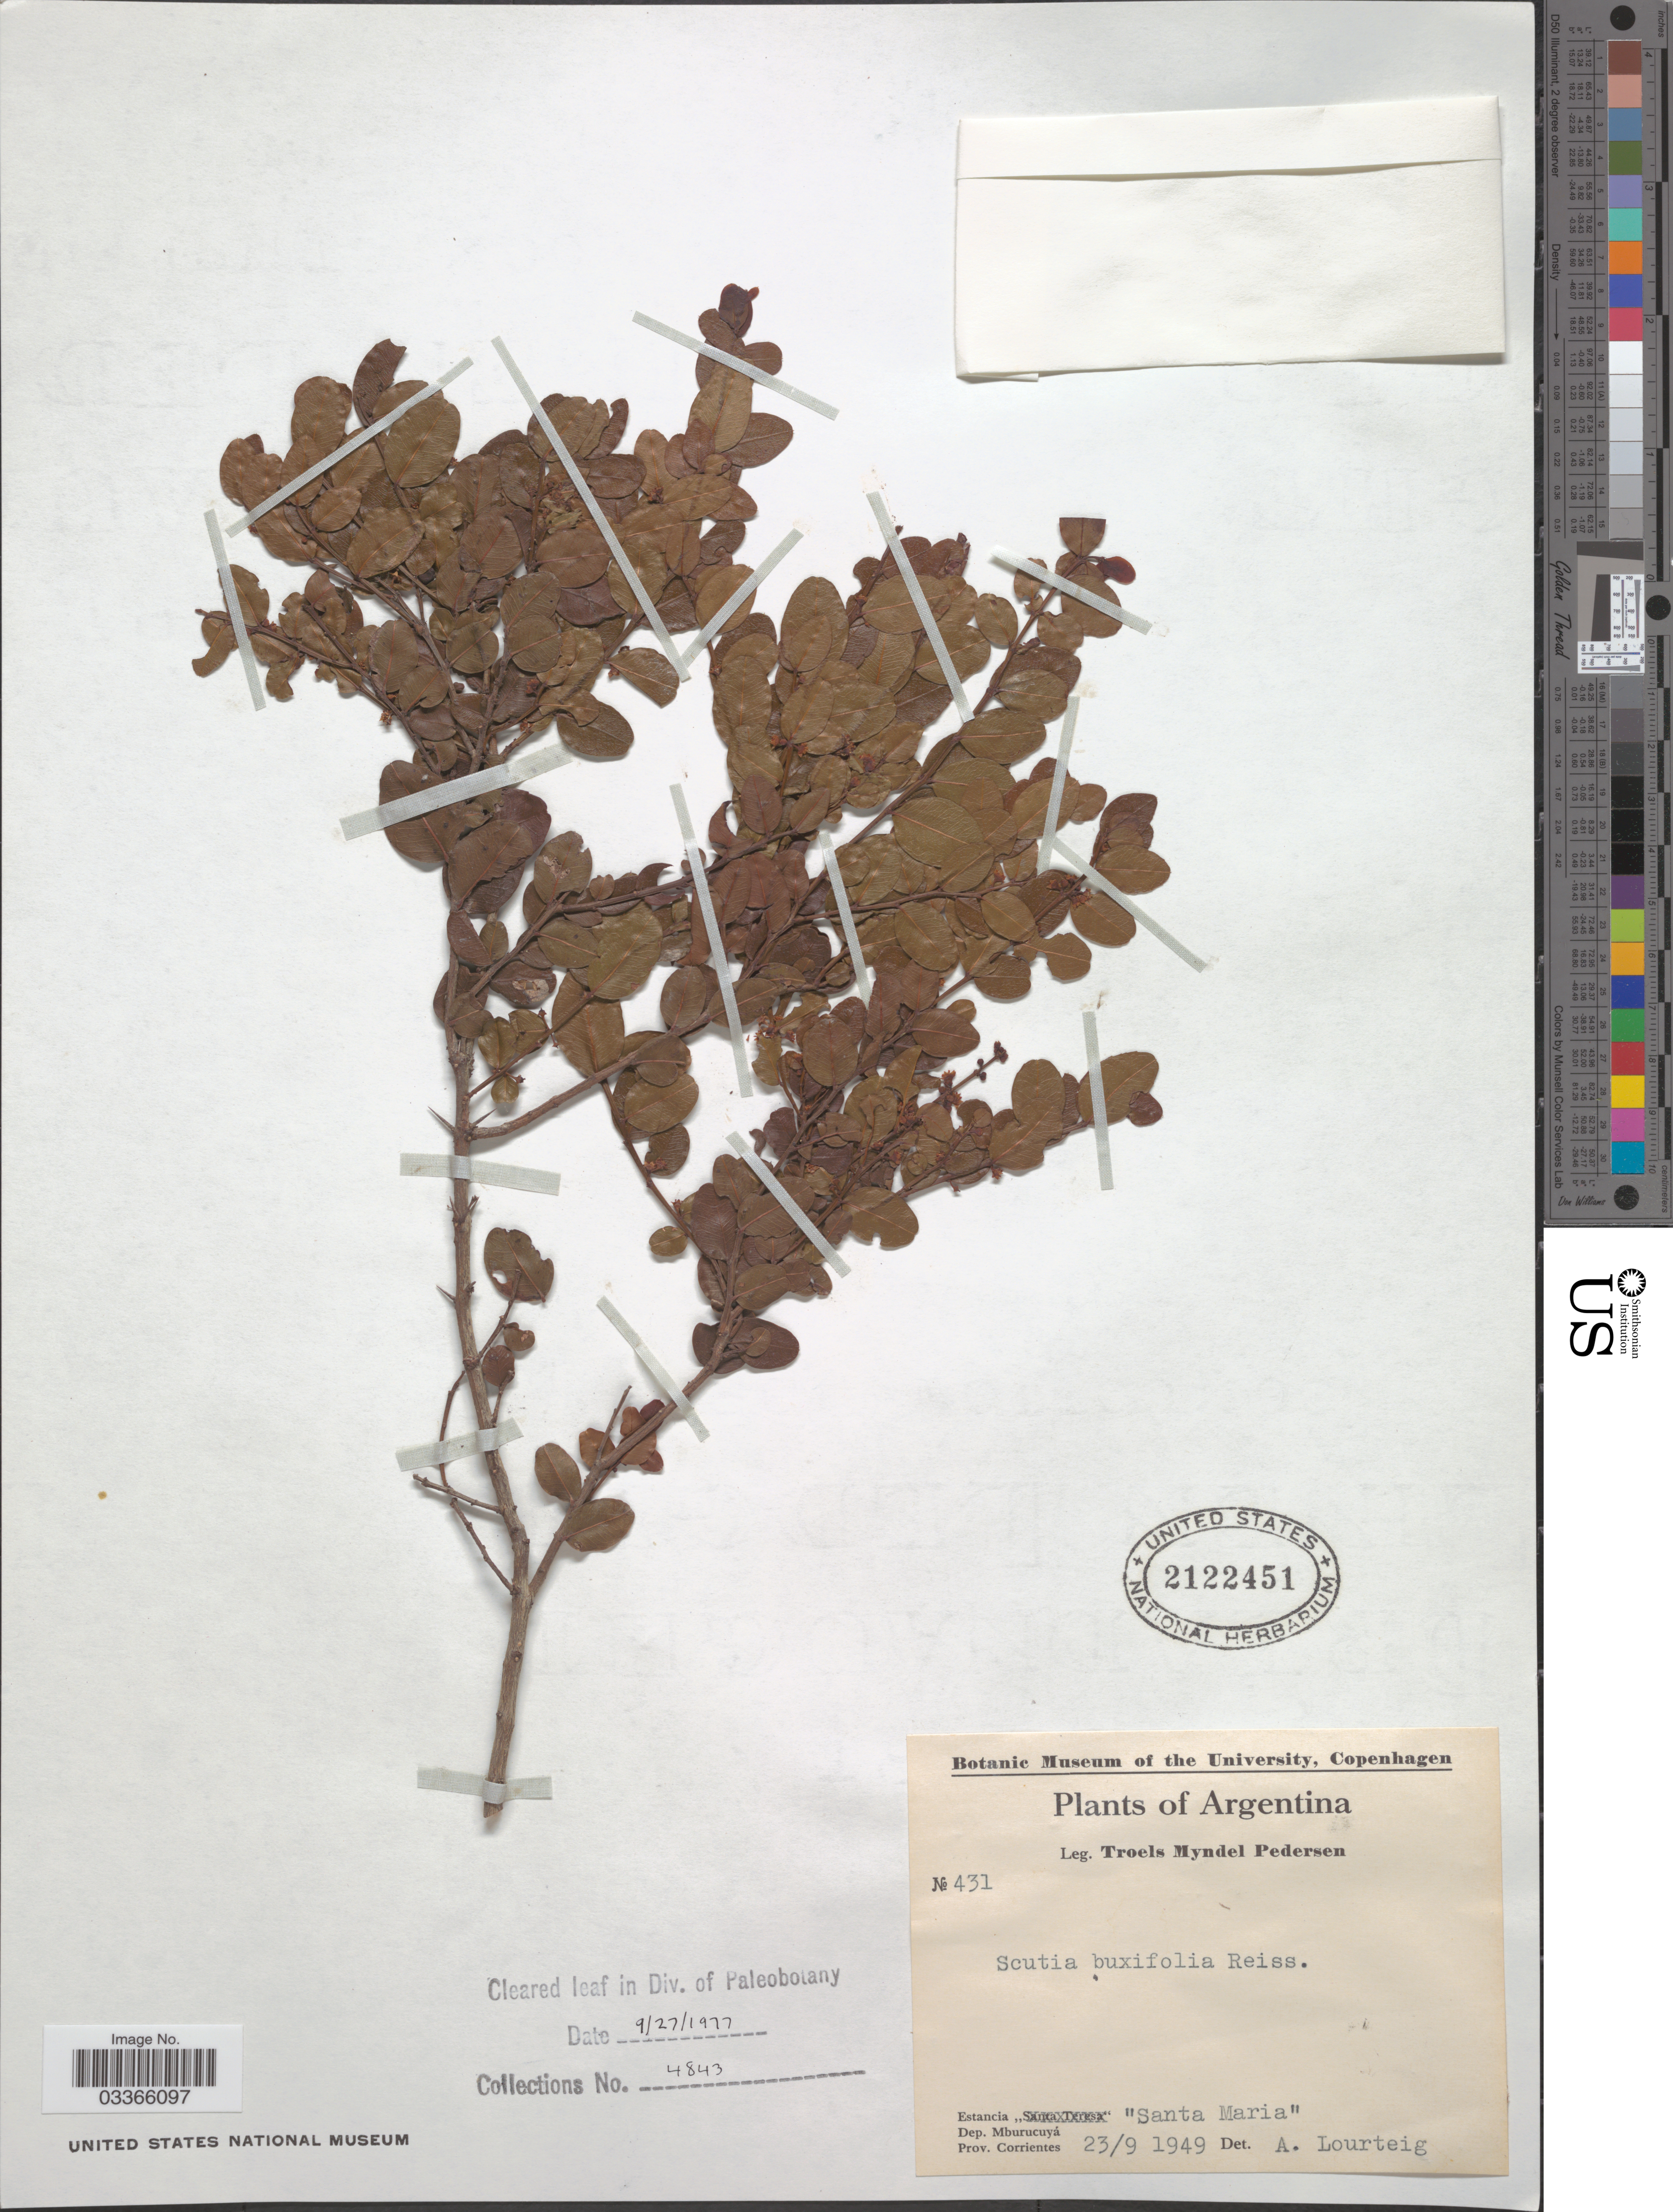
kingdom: Plantae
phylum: Tracheophyta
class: Magnoliopsida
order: Rosales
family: Rhamnaceae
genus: Scutia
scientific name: Scutia buxifolia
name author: Reissek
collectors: T. Pederson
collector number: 431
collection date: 1949-09-23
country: Argentina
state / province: Corrientes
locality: Estancia "Santa Maria", Dep. Mburucuyá.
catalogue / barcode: US 2122451